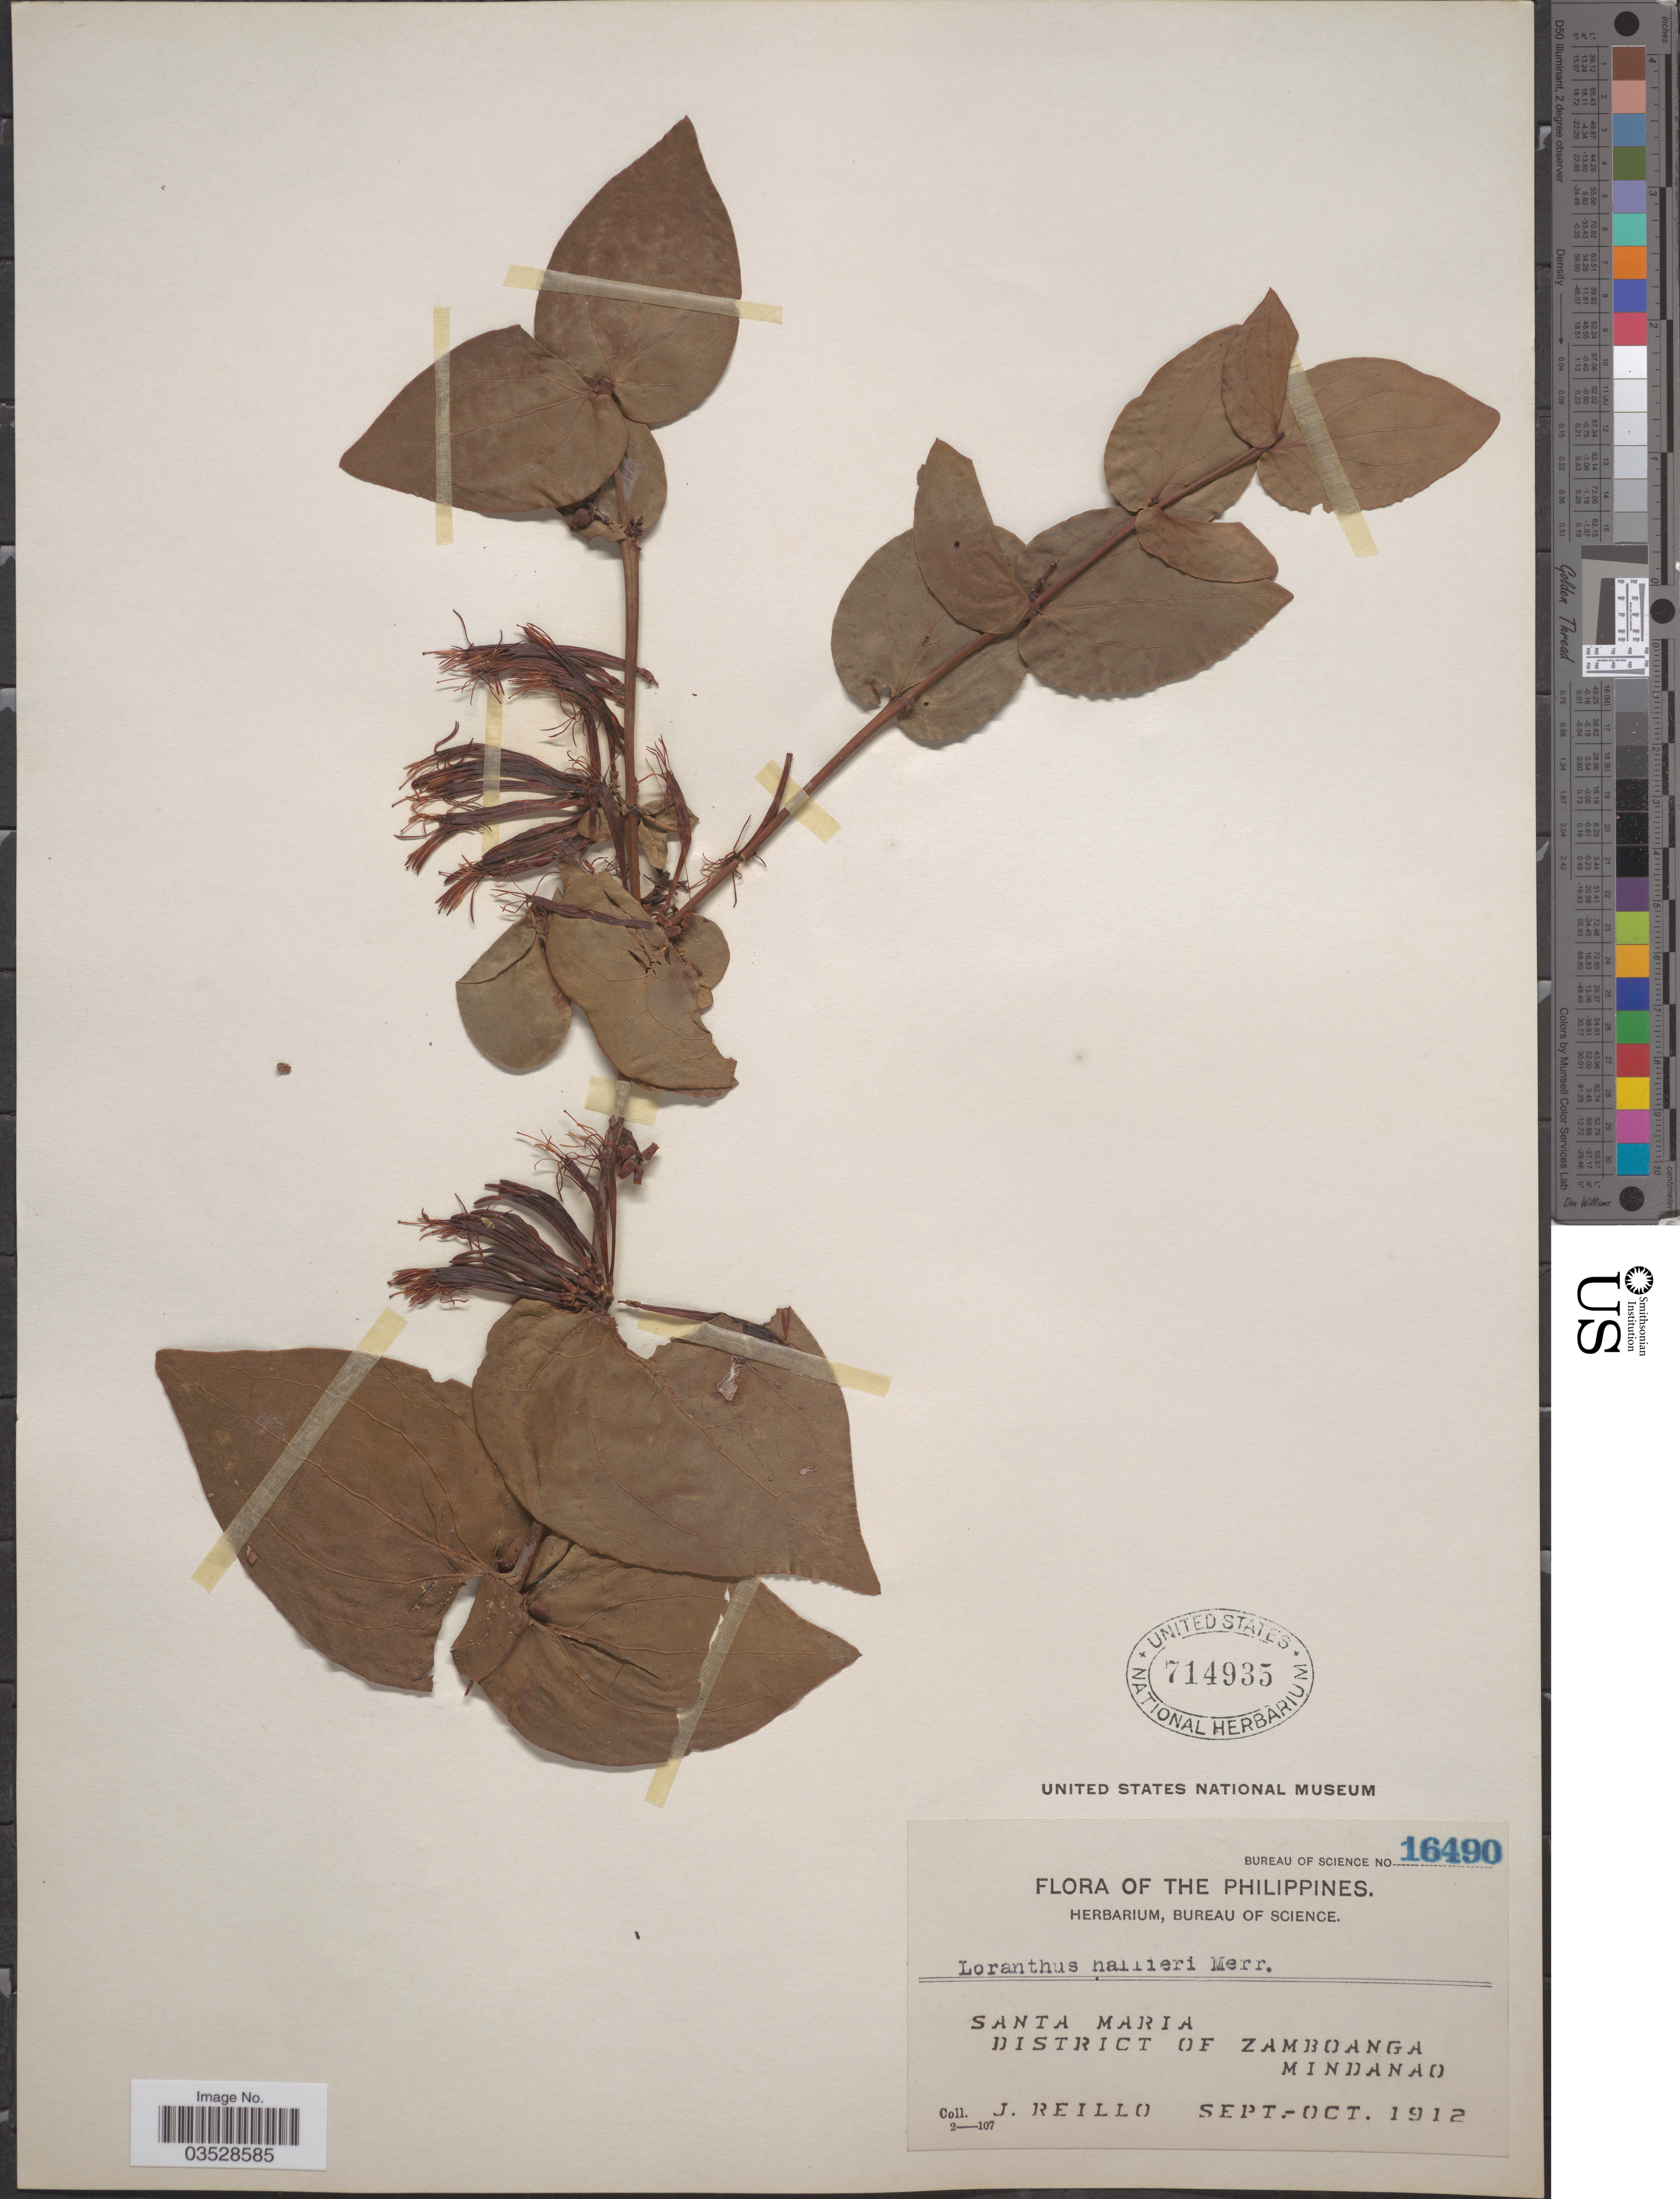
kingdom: Plantae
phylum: Tracheophyta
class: Magnoliopsida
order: Santalales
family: Loranthaceae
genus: Loranthus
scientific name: Loranthus hallieri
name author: Merr.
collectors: J. Reillo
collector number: Bureau of Science 16490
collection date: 1912-09/1912-10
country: Philippines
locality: Santa Maria. District of Zamboanga. Mindanao.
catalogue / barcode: US 714935